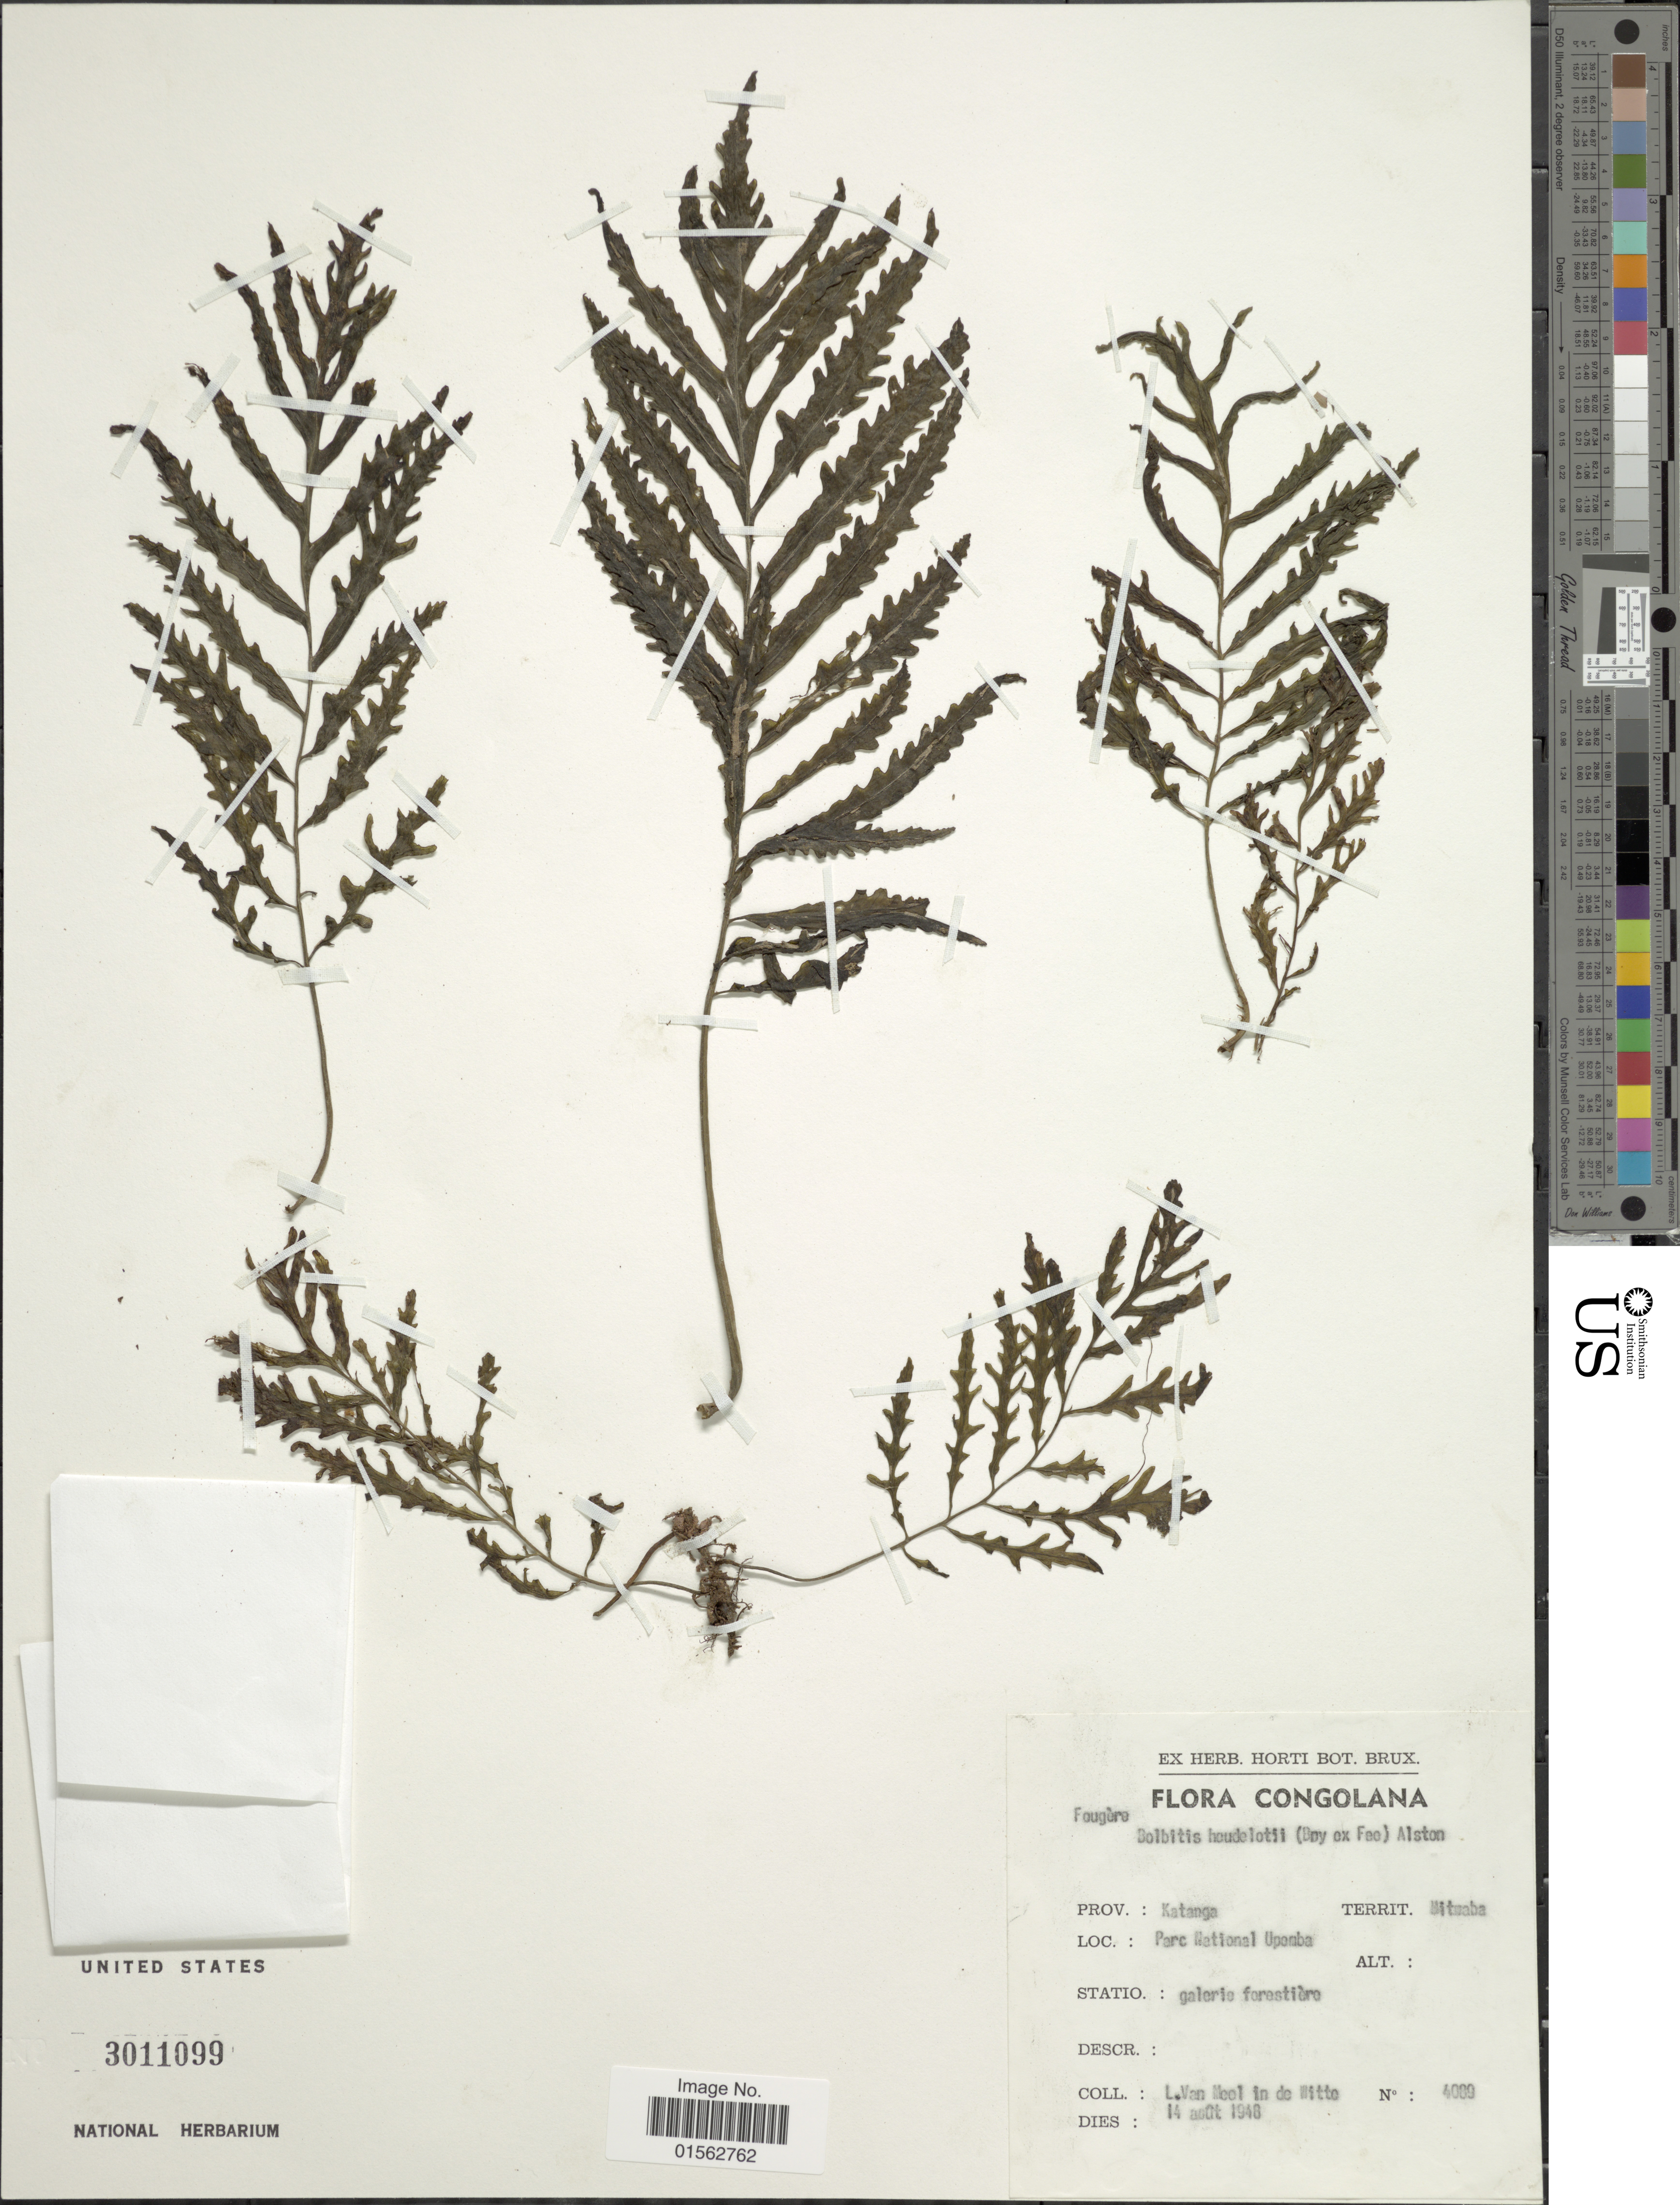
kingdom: Plantae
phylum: Tracheophyta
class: Polypodiopsida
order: Polypodiales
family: Dryopteridaceae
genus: Bolbitis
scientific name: Bolbitis heudelotii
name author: (Bory ex Fée) Alston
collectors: L. van Meel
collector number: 4089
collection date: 1948-08-14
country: Congo, Democratic Republic of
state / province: Haut-Katanga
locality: Congolana, Mitwaba, Parc National Upomba.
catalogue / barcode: US 3011099